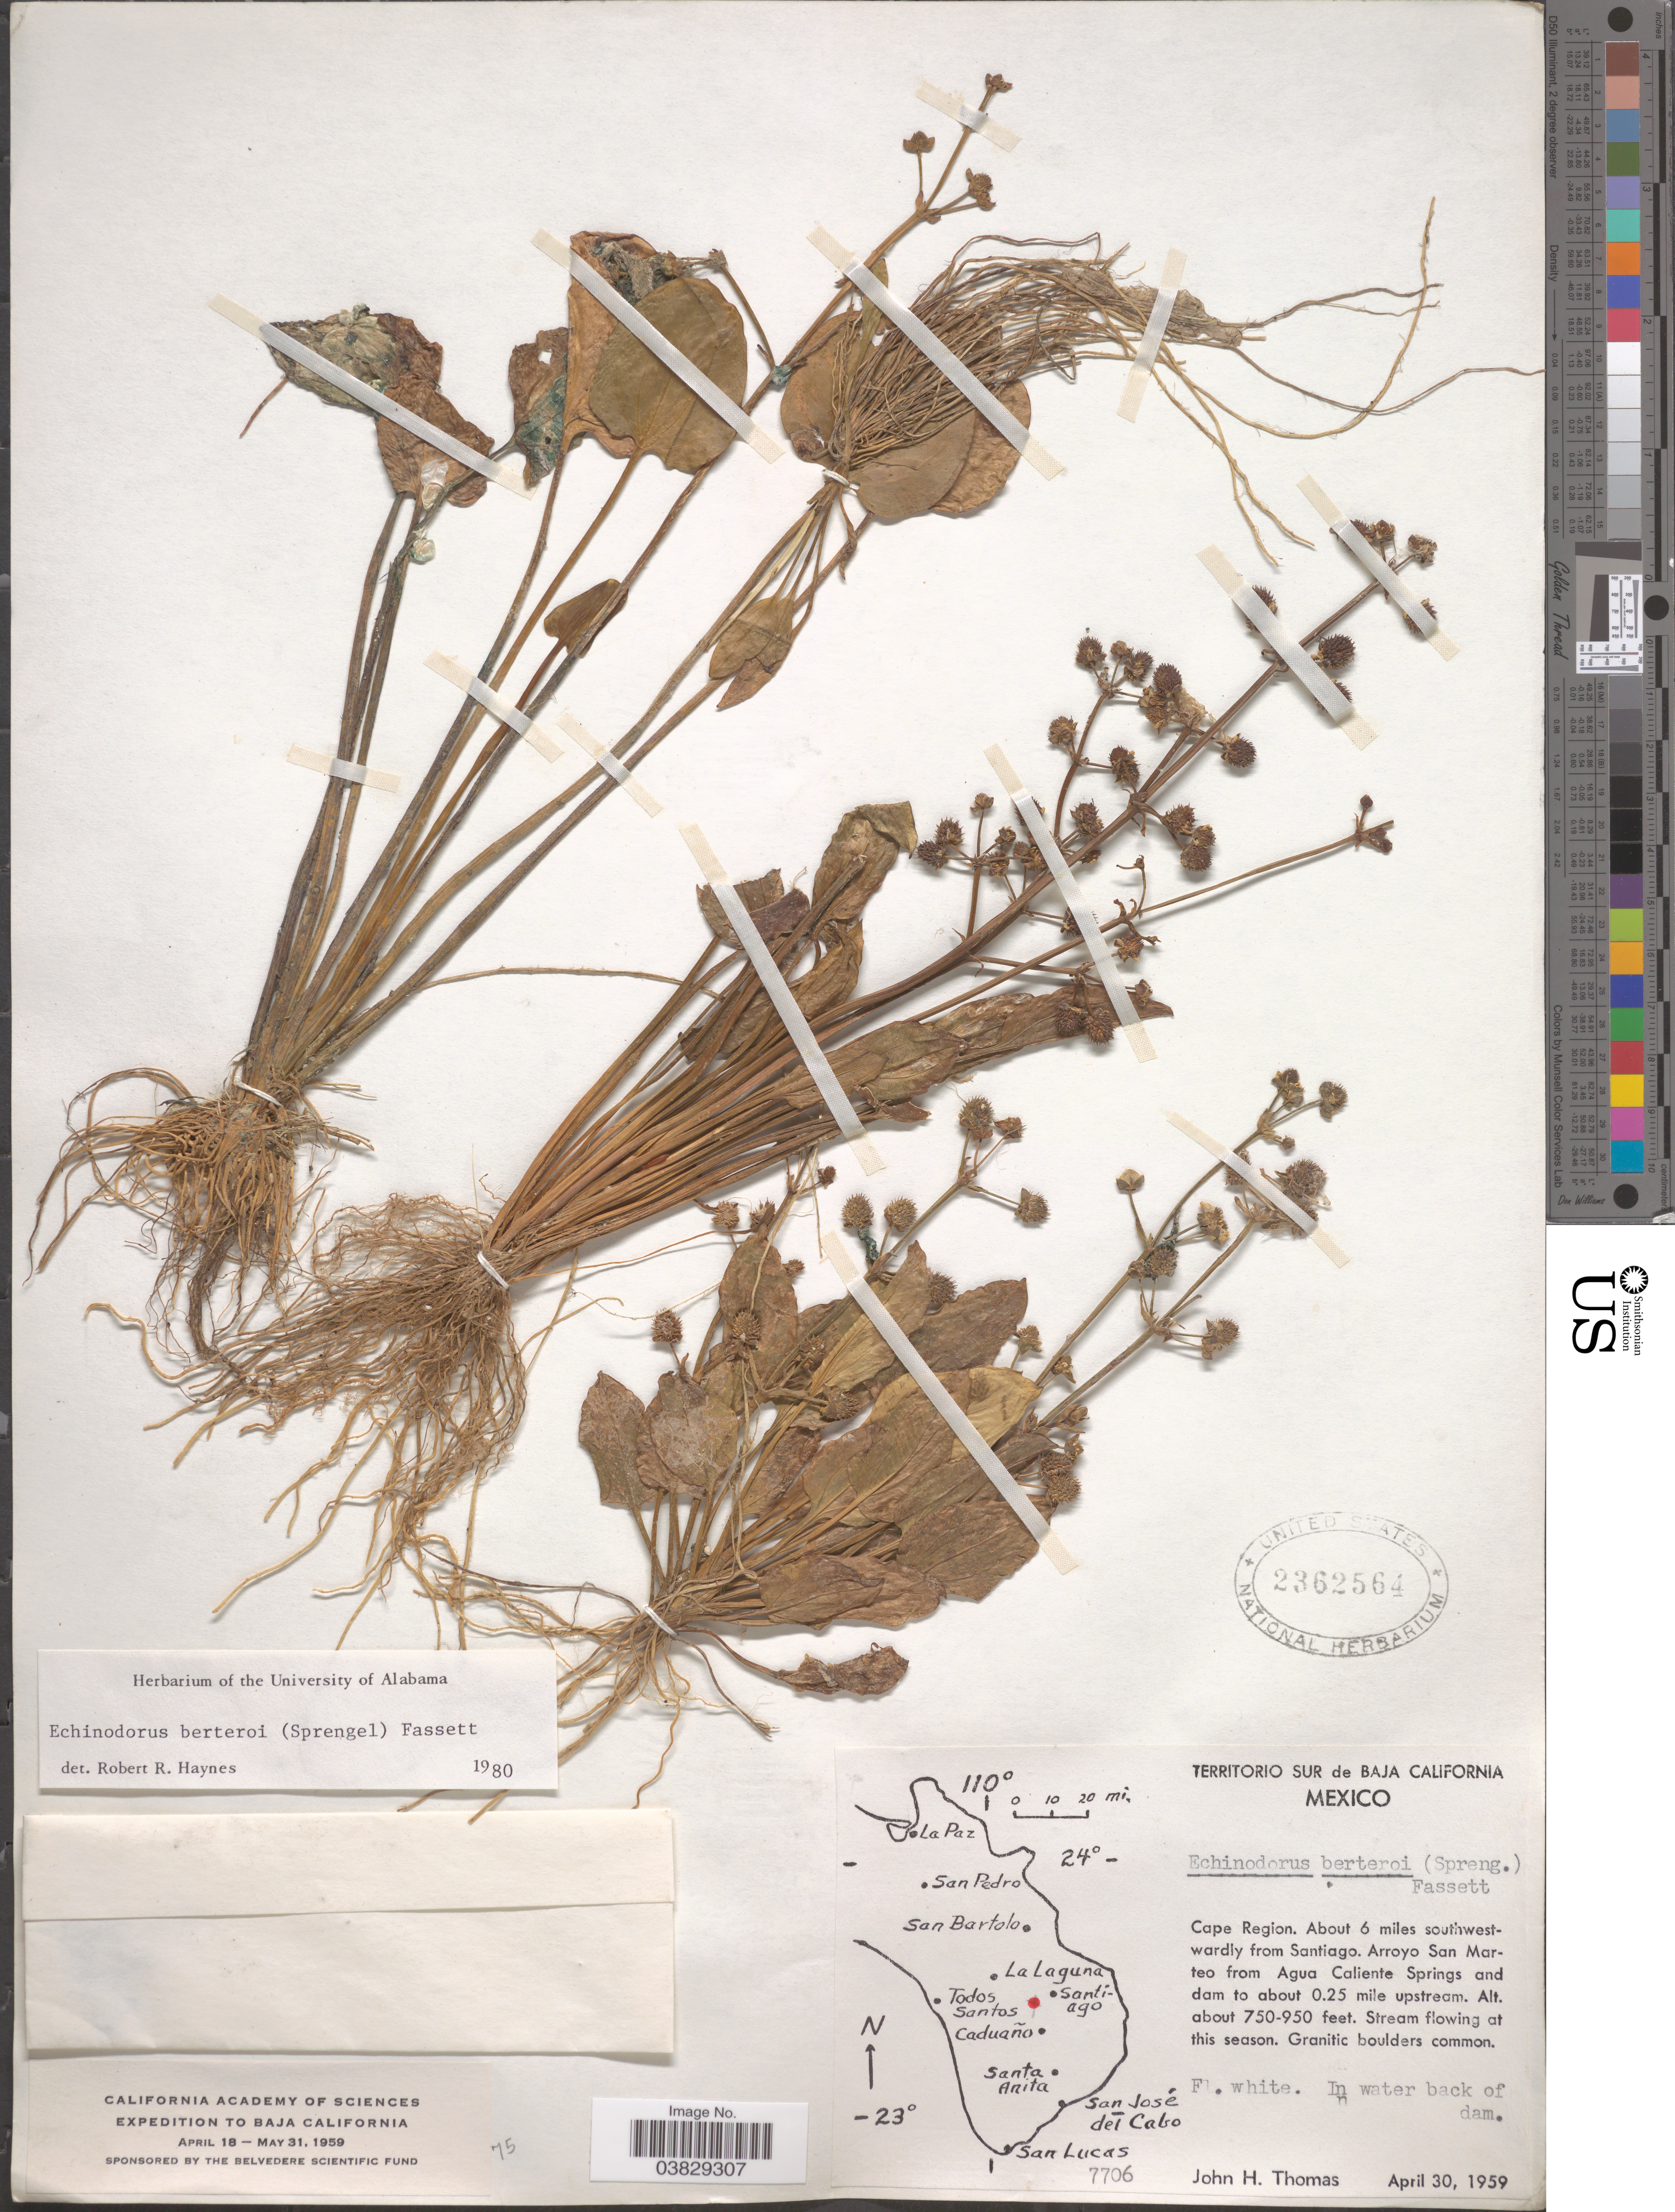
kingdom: Plantae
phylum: Tracheophyta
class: Liliopsida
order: Alismatales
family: Alismataceae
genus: Echinodorus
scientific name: Echinodorus berteroi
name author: (Spreng.) Fassett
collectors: J. H. Thomas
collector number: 7706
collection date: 1959-04-30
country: Mexico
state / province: Baja California Sur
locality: Cape Region. About 6 miles southwest-wardly from Santiago. Arroyo San Marteo from Agua Caliente Springs and dam to about 0.25 mile upstream.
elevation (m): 229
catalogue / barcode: US 2362564